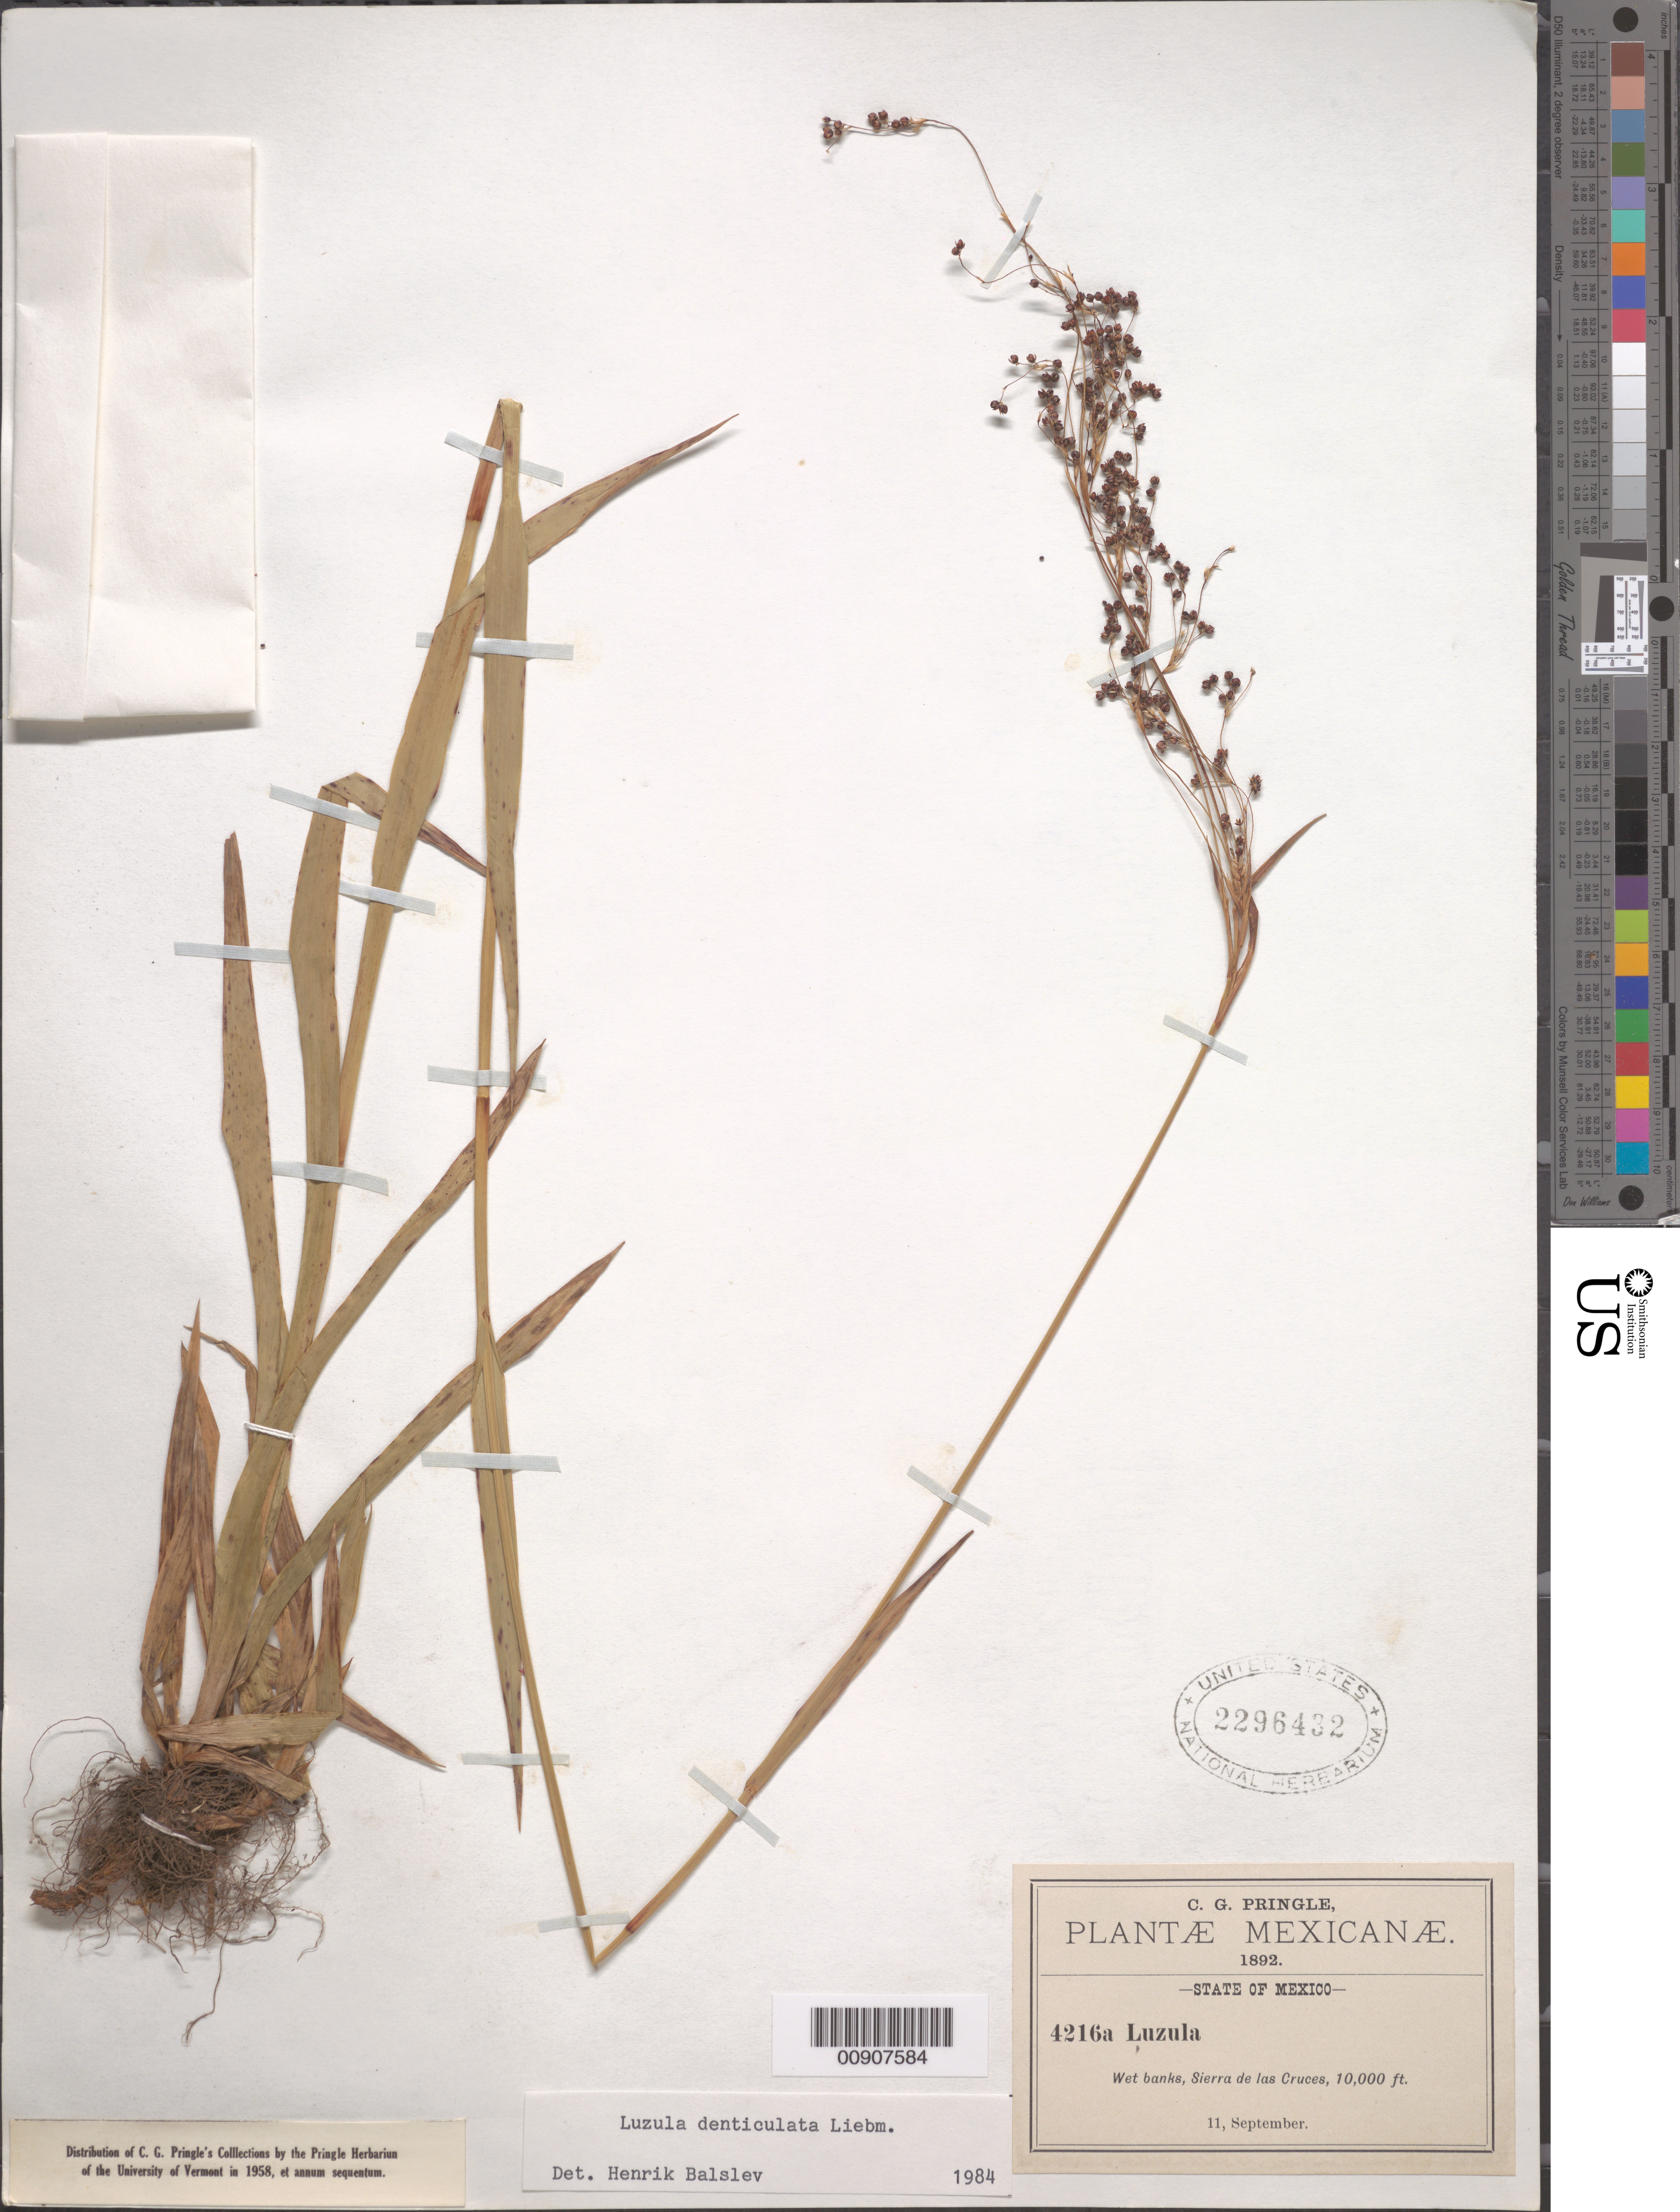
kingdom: Plantae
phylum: Tracheophyta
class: Liliopsida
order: Poales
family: Juncaceae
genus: Luzula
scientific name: Luzula denticulata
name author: Liebm.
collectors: C. G. Pringle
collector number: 4216 a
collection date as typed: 11 Sep 1892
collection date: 1892-09-11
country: Mexico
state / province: México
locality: Sierra de las Cruces, State of México.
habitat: Wet banks.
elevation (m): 3048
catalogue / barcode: US 2296432